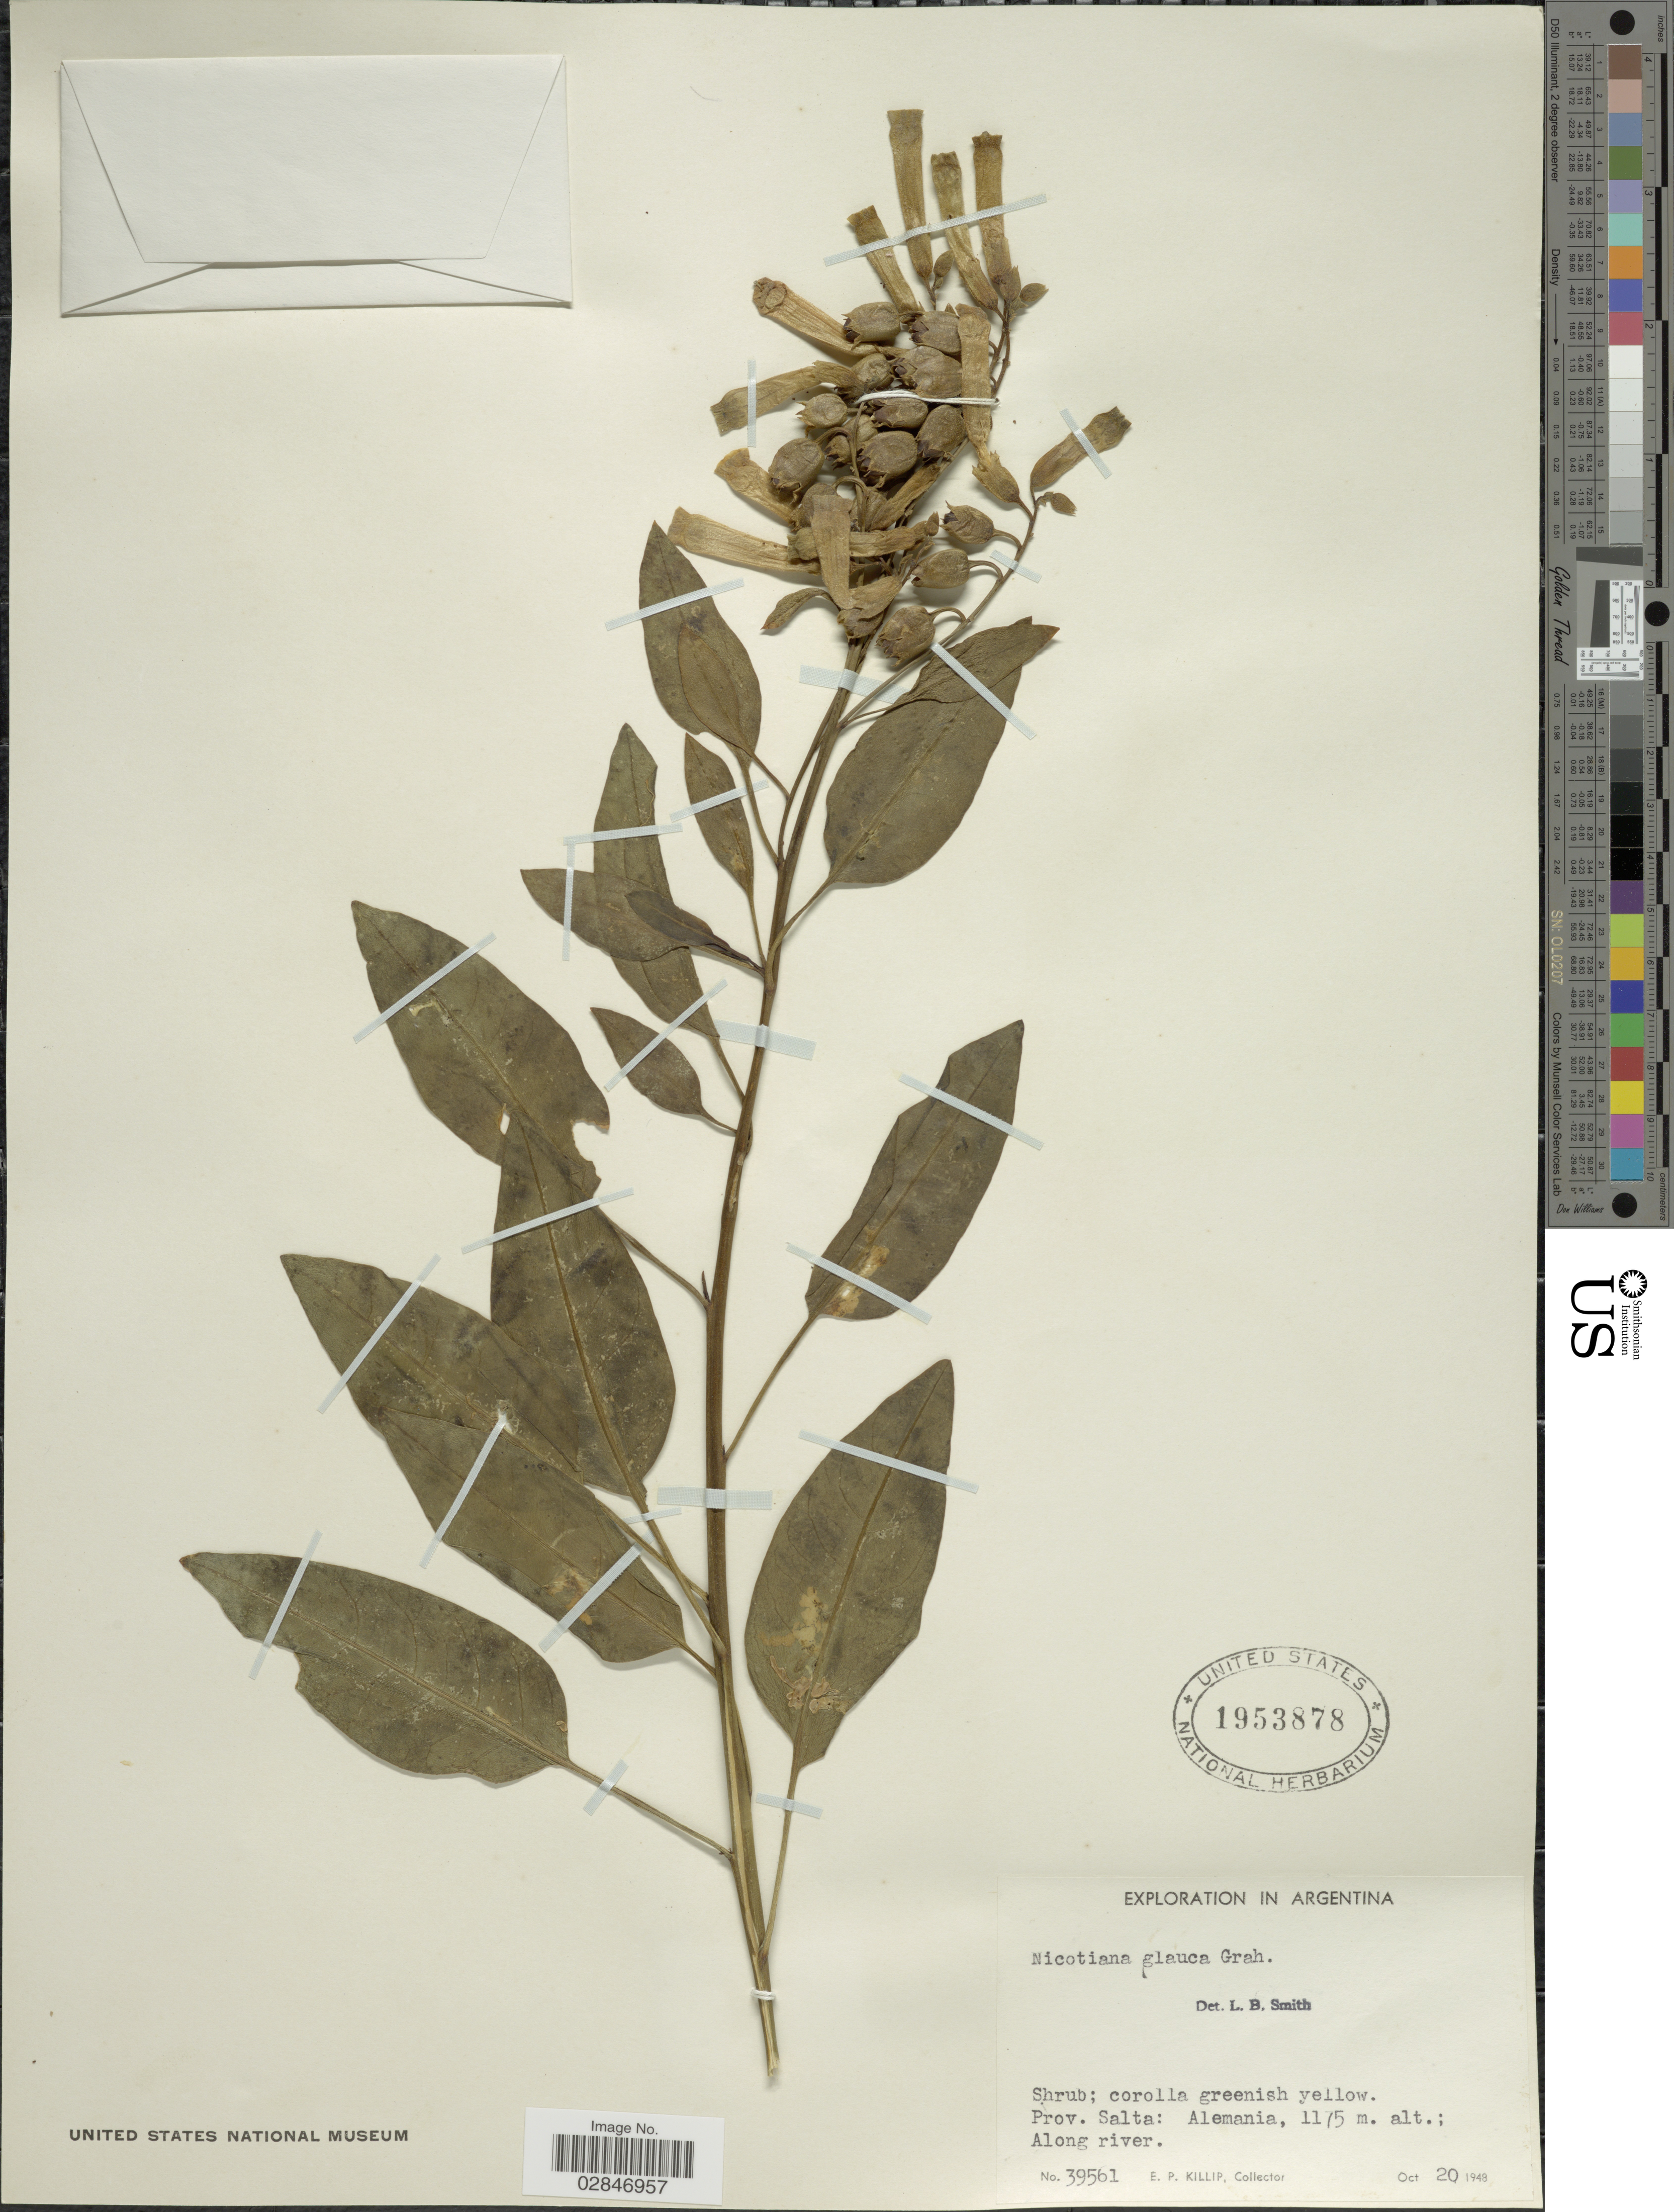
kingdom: Plantae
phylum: Tracheophyta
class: Magnoliopsida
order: Solanales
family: Solanaceae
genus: Nicotiana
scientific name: Nicotiana glauca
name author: Graham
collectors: E. P. Killip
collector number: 39561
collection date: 1948-10-20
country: Argentina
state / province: Salta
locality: Prov. Salta: Alemania, Along river.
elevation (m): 1175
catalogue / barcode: US 1953878